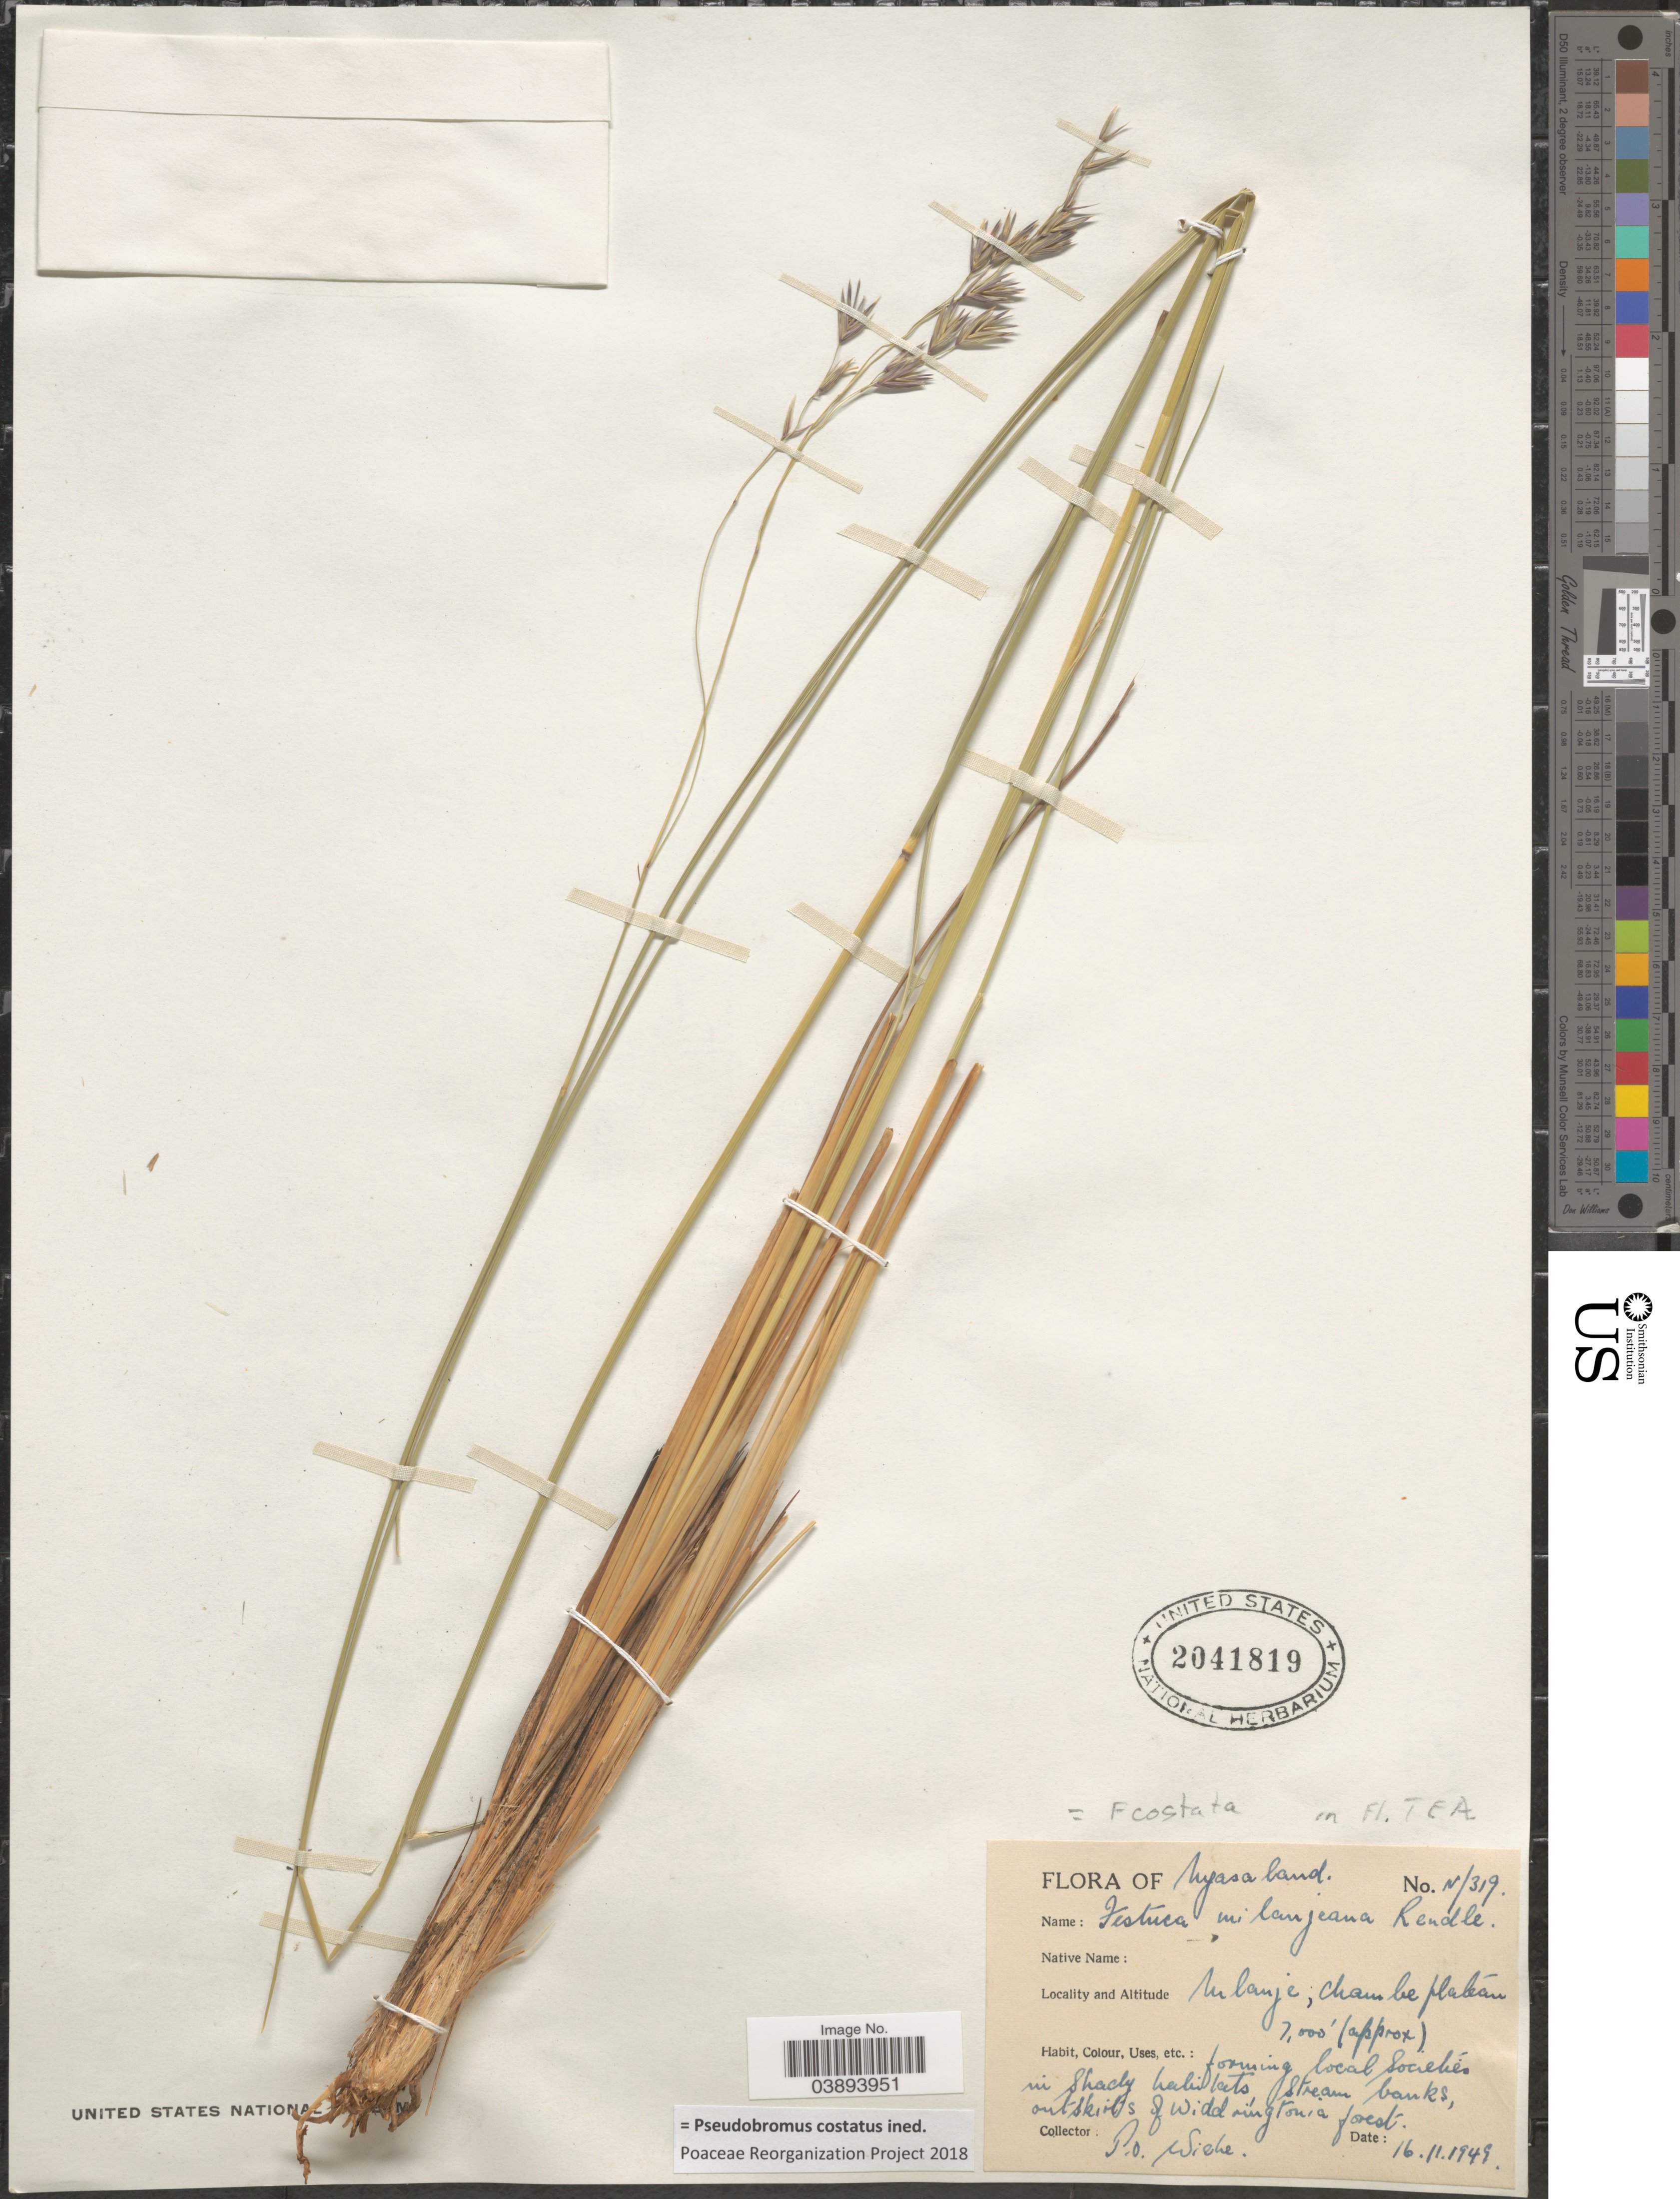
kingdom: Plantae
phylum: Tracheophyta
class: Liliopsida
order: Poales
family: Poaceae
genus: Pseudobromus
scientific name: Pseudobromus costatus ined.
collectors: P. Wiehe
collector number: N/319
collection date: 1949-11-16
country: Malawi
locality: Nyasaland. Mlanje, Chambe plateau.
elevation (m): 2134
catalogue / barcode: US 2041819